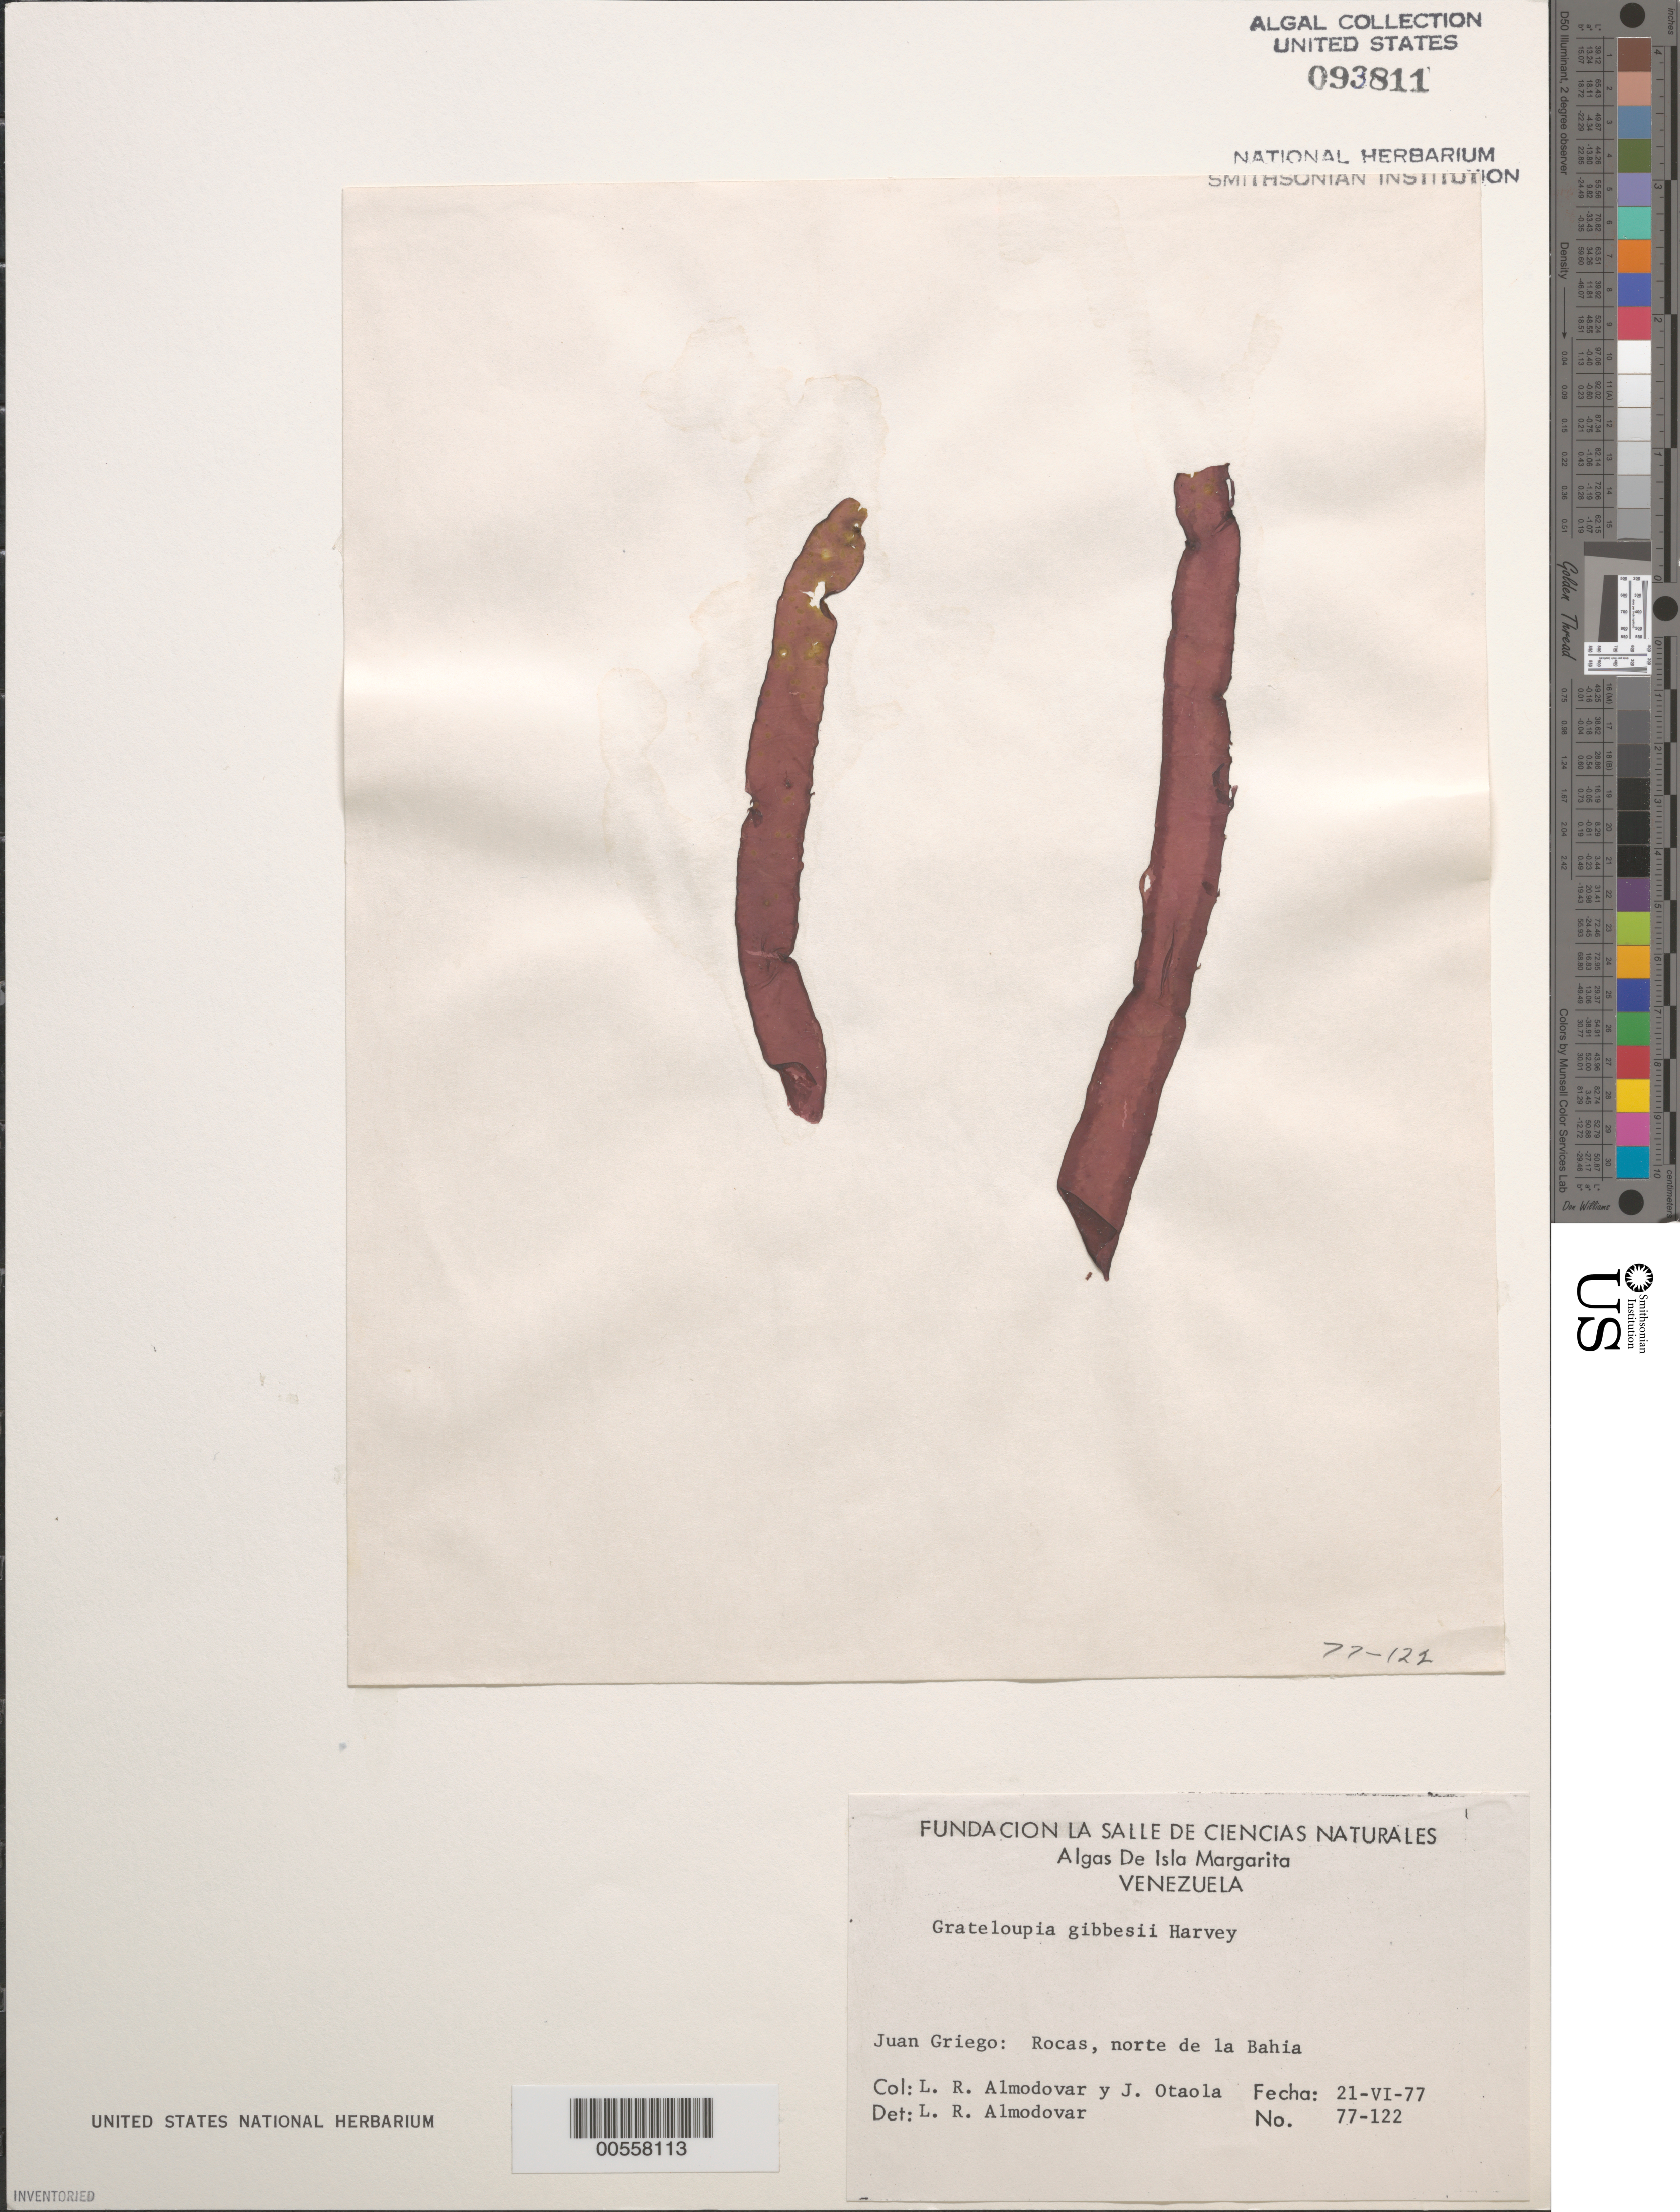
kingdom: Plantae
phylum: Rhodophyta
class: Florideophyceae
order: Halymeniales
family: Halymeniaceae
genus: Phyllymenia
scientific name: Phyllymenia gibbesii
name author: (Harvey) S.-M. Lin et al.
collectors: L. Almodovar & J. Otaola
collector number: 77-122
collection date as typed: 21 Jun 1977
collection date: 1977-06-21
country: Venezuela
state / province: Nueva Esparta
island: Margarita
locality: Juangriego, bahia de juan griego, isla de margarita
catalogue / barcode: US 93811